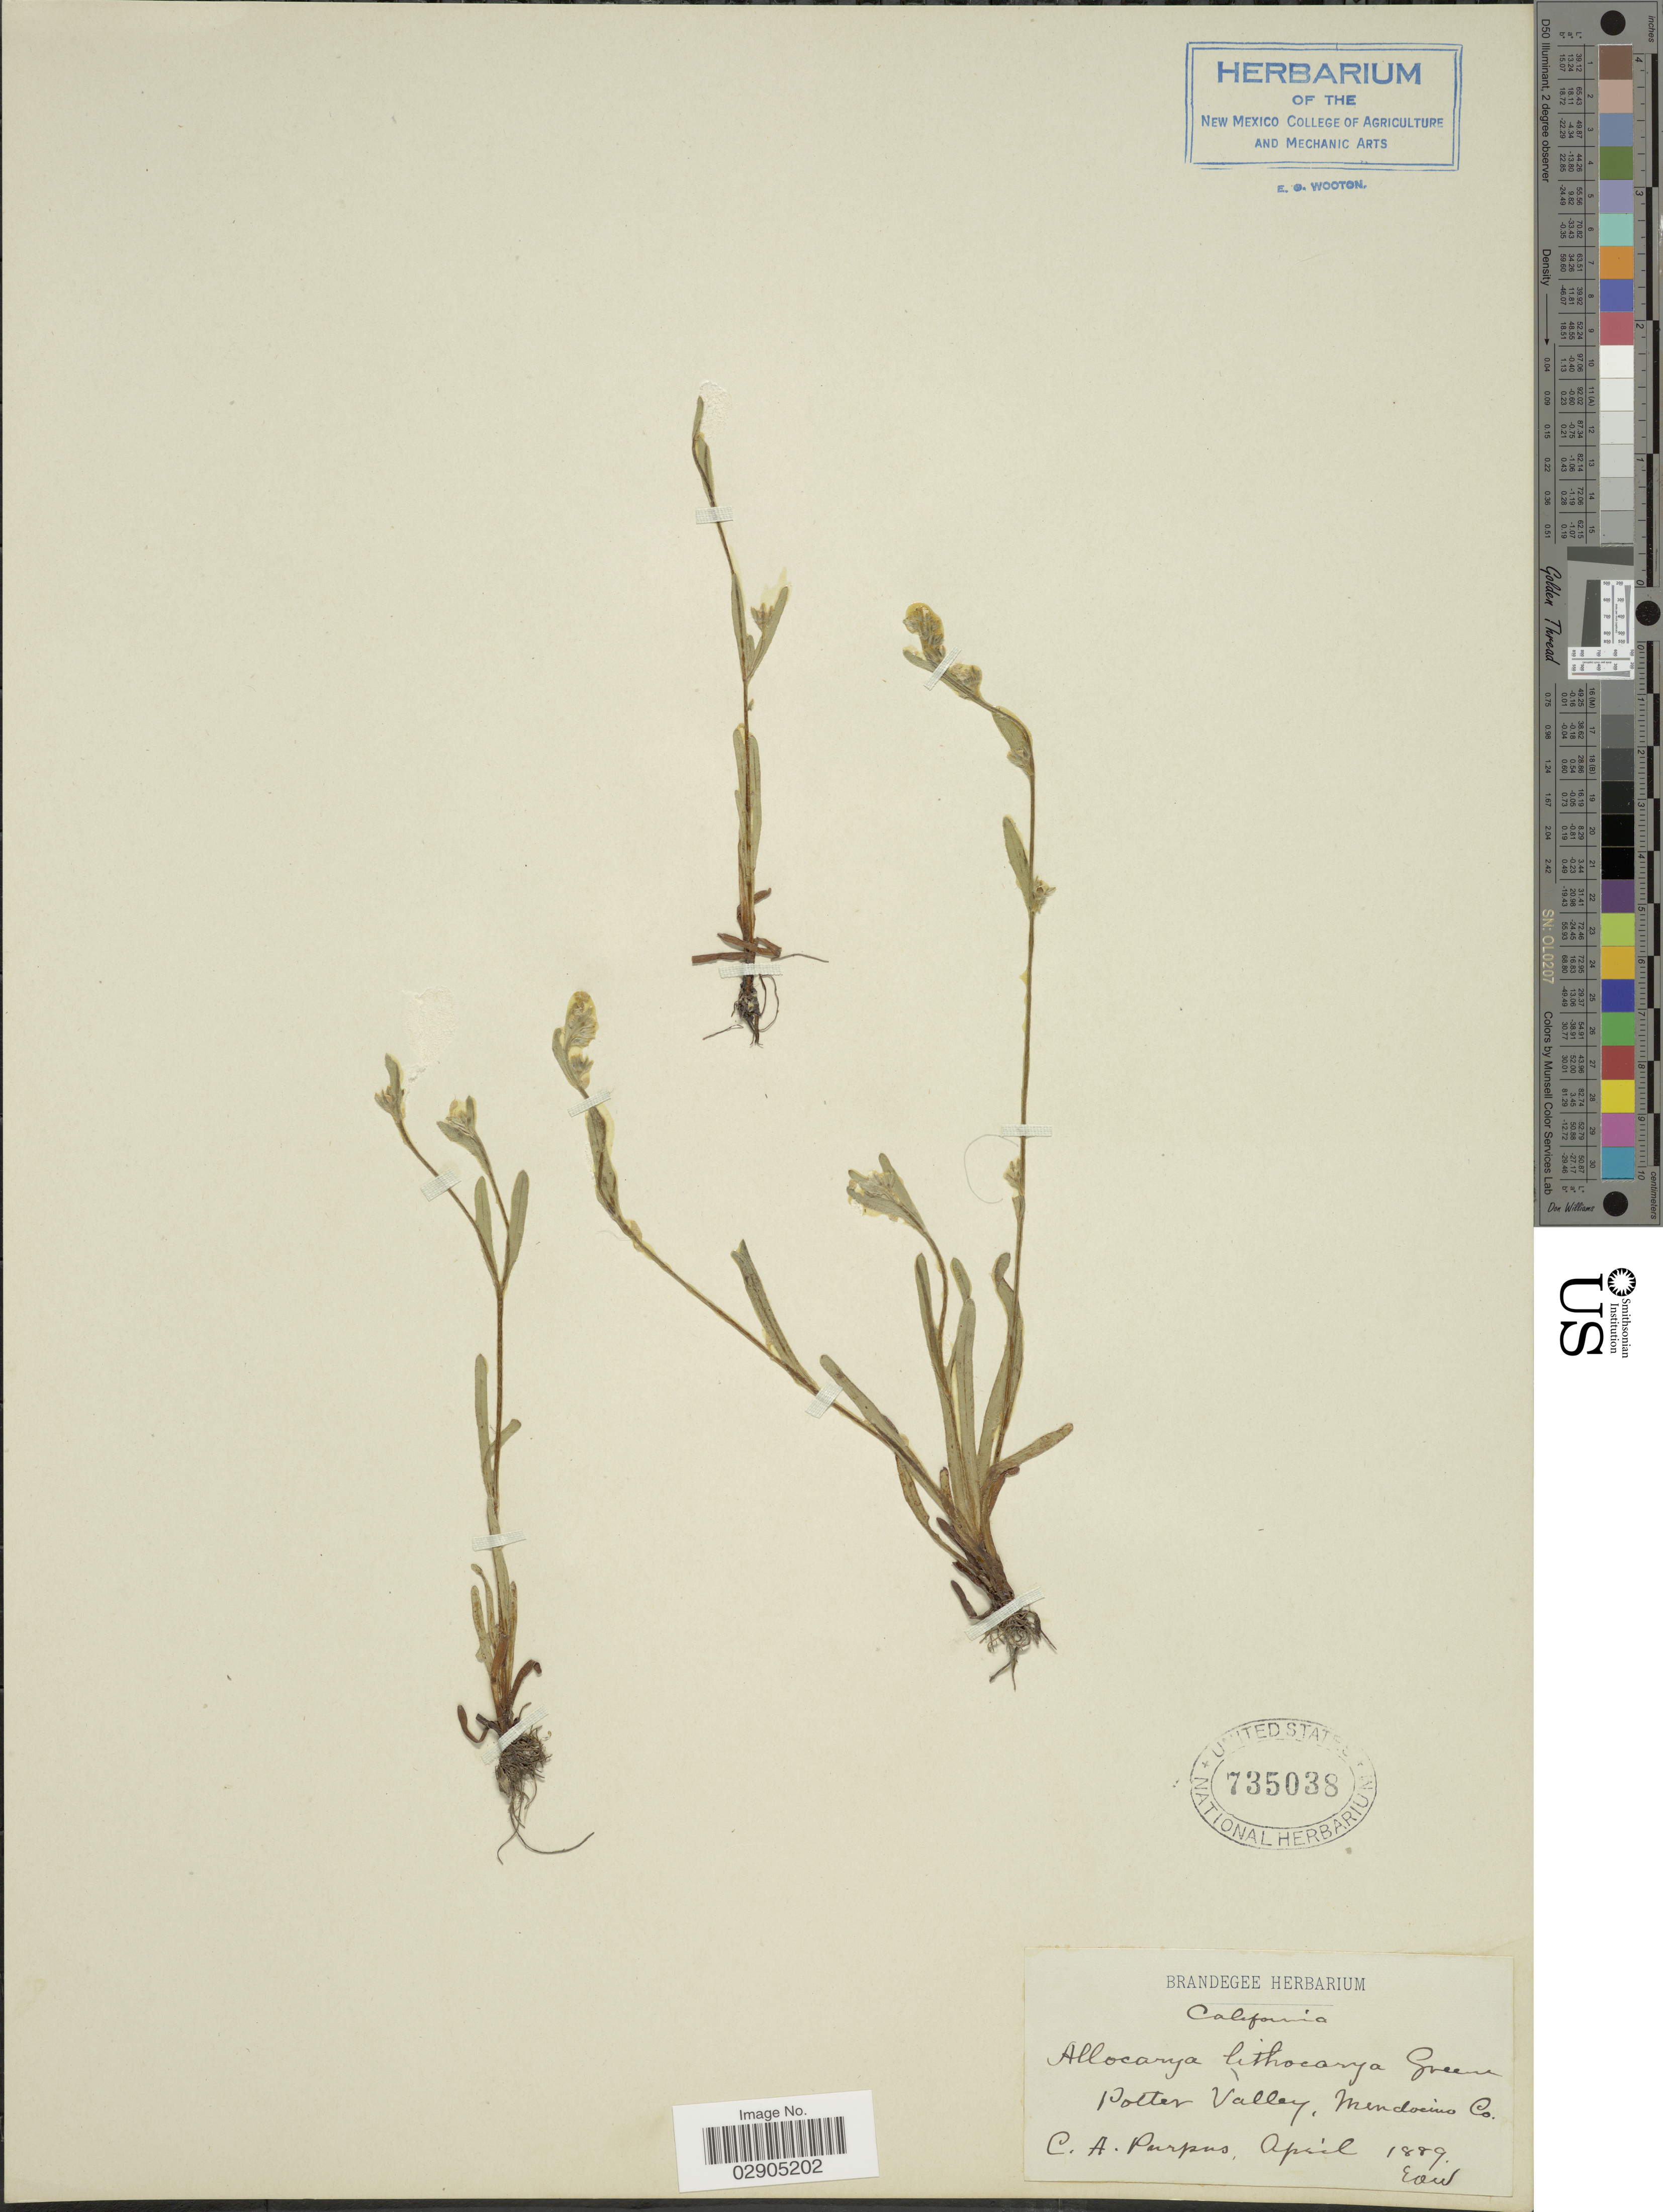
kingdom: Plantae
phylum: Tracheophyta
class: Magnoliopsida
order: Boraginales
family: Boraginaceae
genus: Allocarya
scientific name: Allocarya lithocarya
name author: (S.W. Greene ex A. Gray) S.W. Greene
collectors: C. A. Purpus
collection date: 1889-04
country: United States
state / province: California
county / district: Mendocino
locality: Potter Valley, Mendocino Co.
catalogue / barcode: US 735038